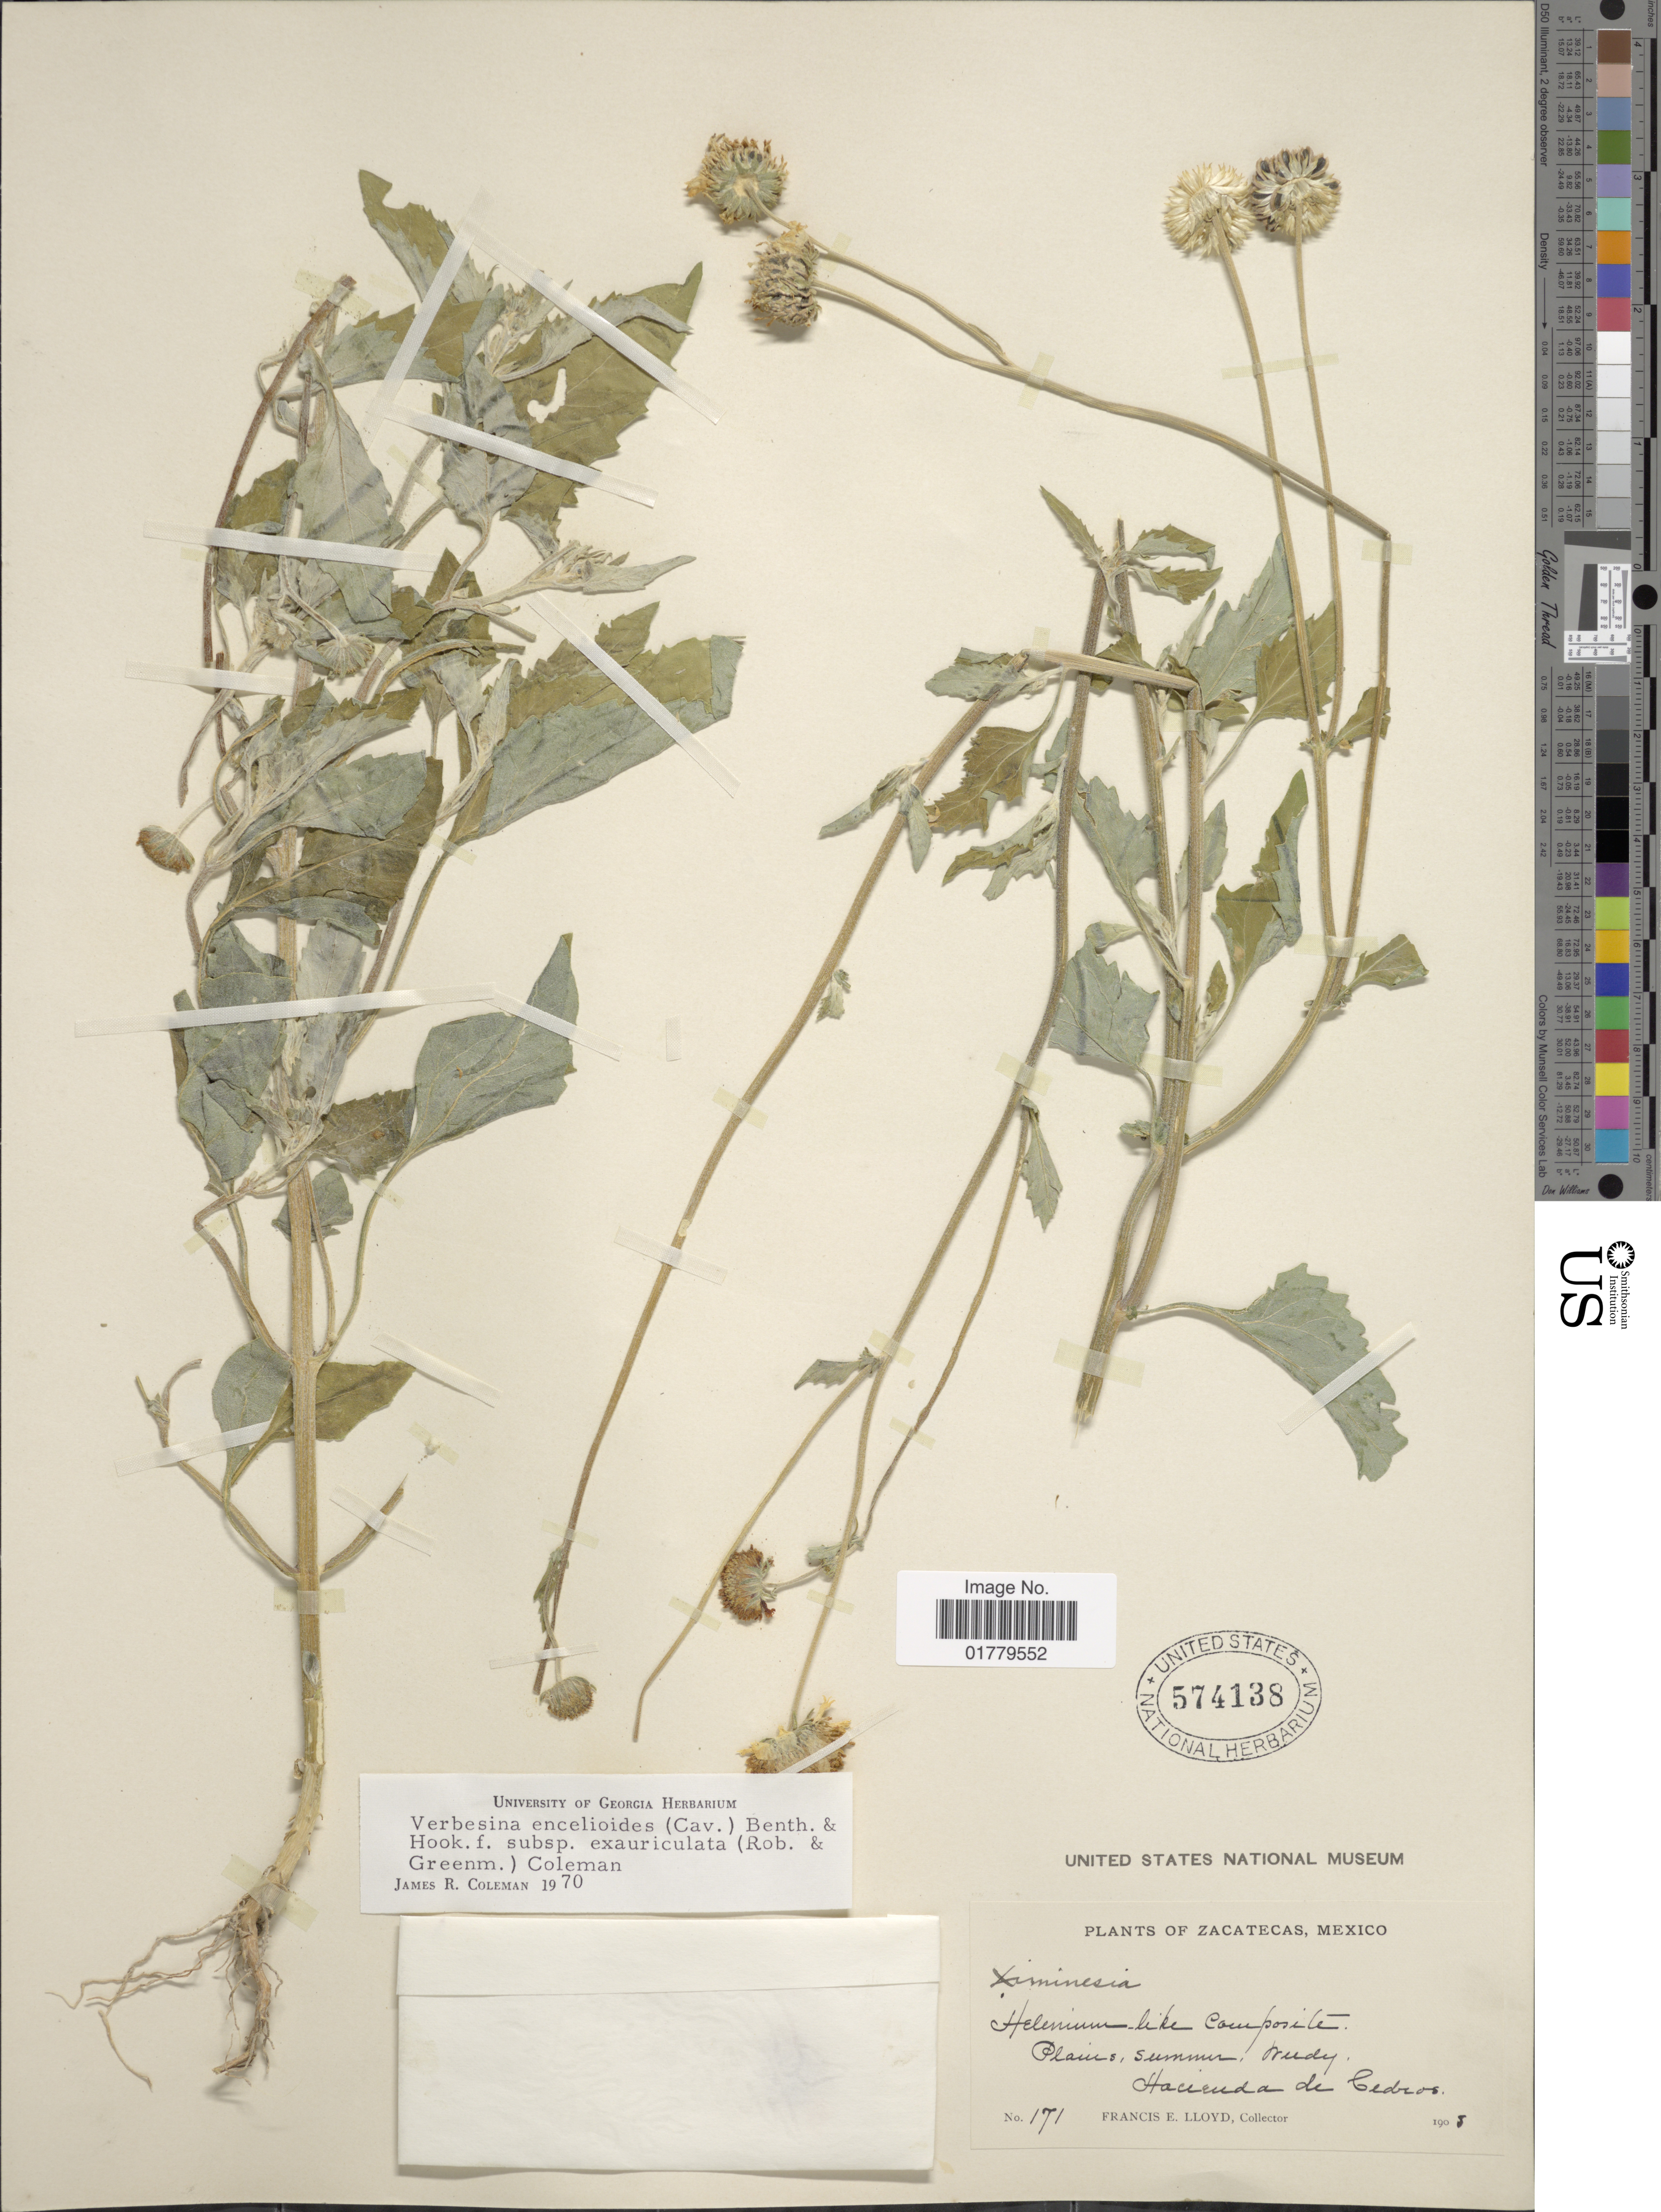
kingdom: Plantae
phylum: Tracheophyta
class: Magnoliopsida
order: Asterales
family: Asteraceae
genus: Verbesina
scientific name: Verbesina encelioides var. cana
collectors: Lloyd, C. E.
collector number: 171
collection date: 1905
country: Mexico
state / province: Zacatecas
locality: Plains, summer, Weedy. Hacienda de Cedros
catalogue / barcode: US 574138